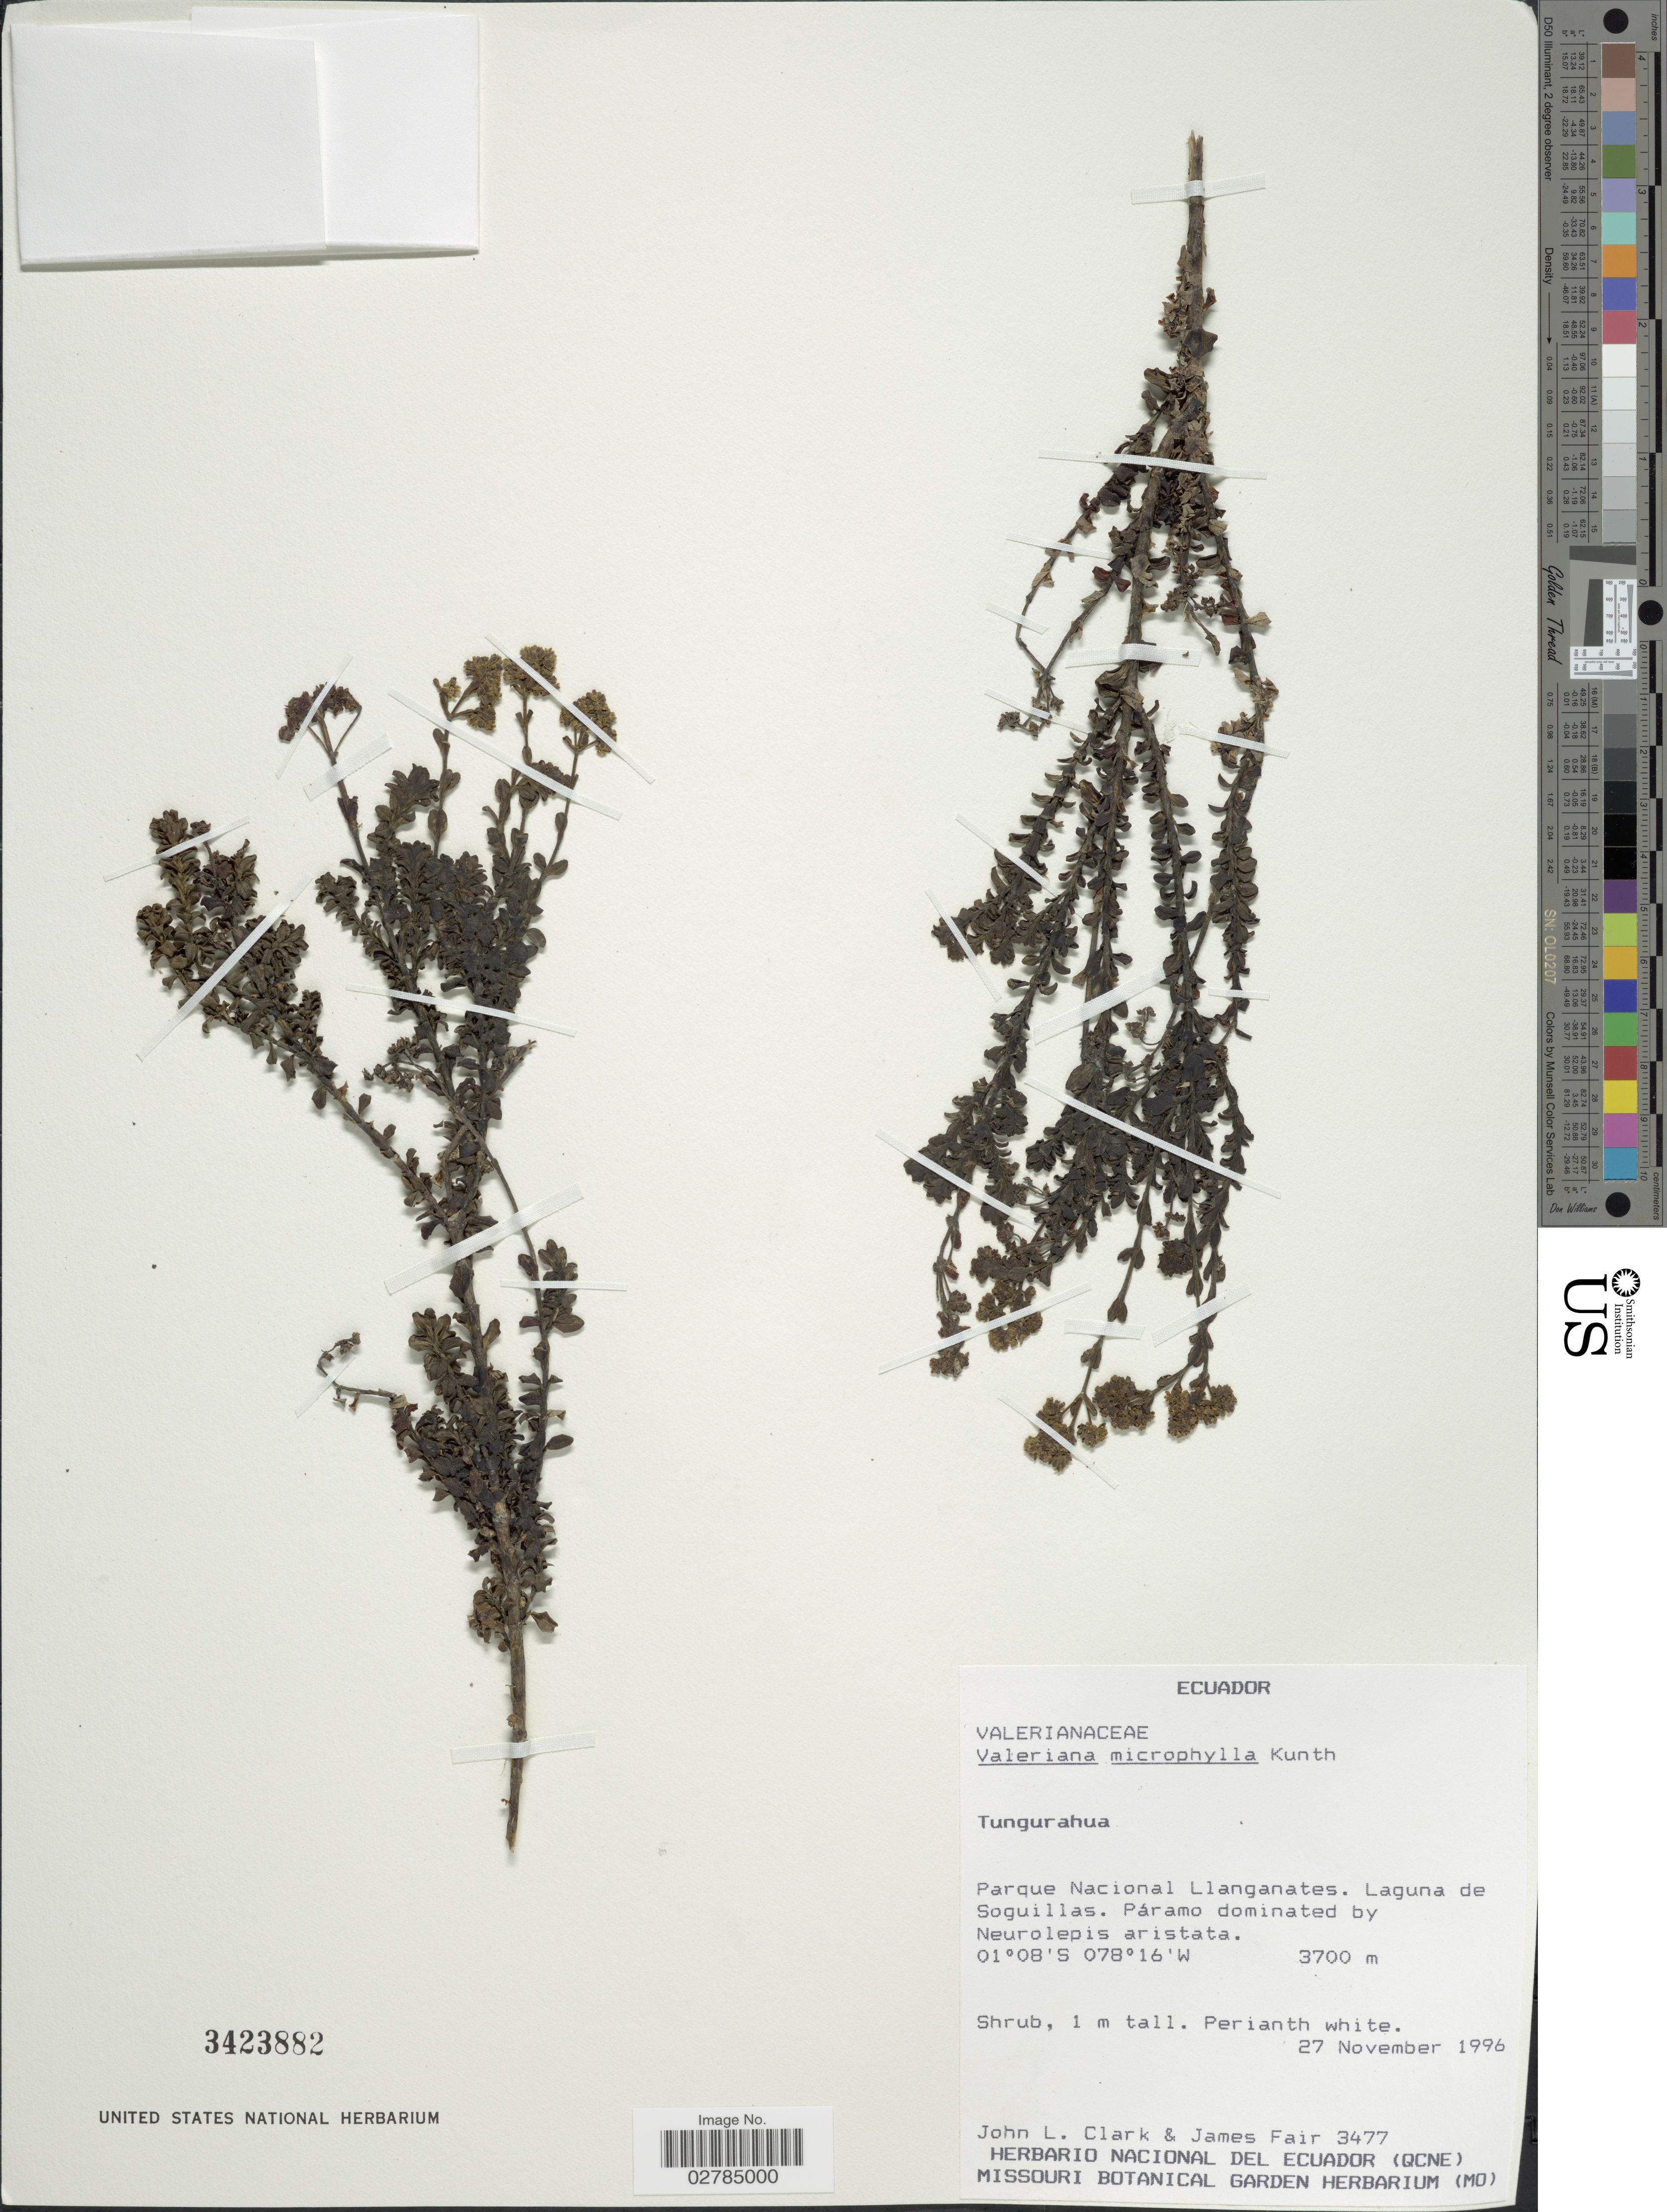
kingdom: Plantae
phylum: Tracheophyta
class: Magnoliopsida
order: Dipsacales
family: Caprifoliaceae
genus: Valeriana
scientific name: Valeriana microphylla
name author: Kunth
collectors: J. L. Clark & J. Fair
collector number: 3477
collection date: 1996-11-27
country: Ecuador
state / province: Tungurahua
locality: Parque Nacional Llanganates, Laguna de Soguillas.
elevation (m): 3700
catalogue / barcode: US 3423882